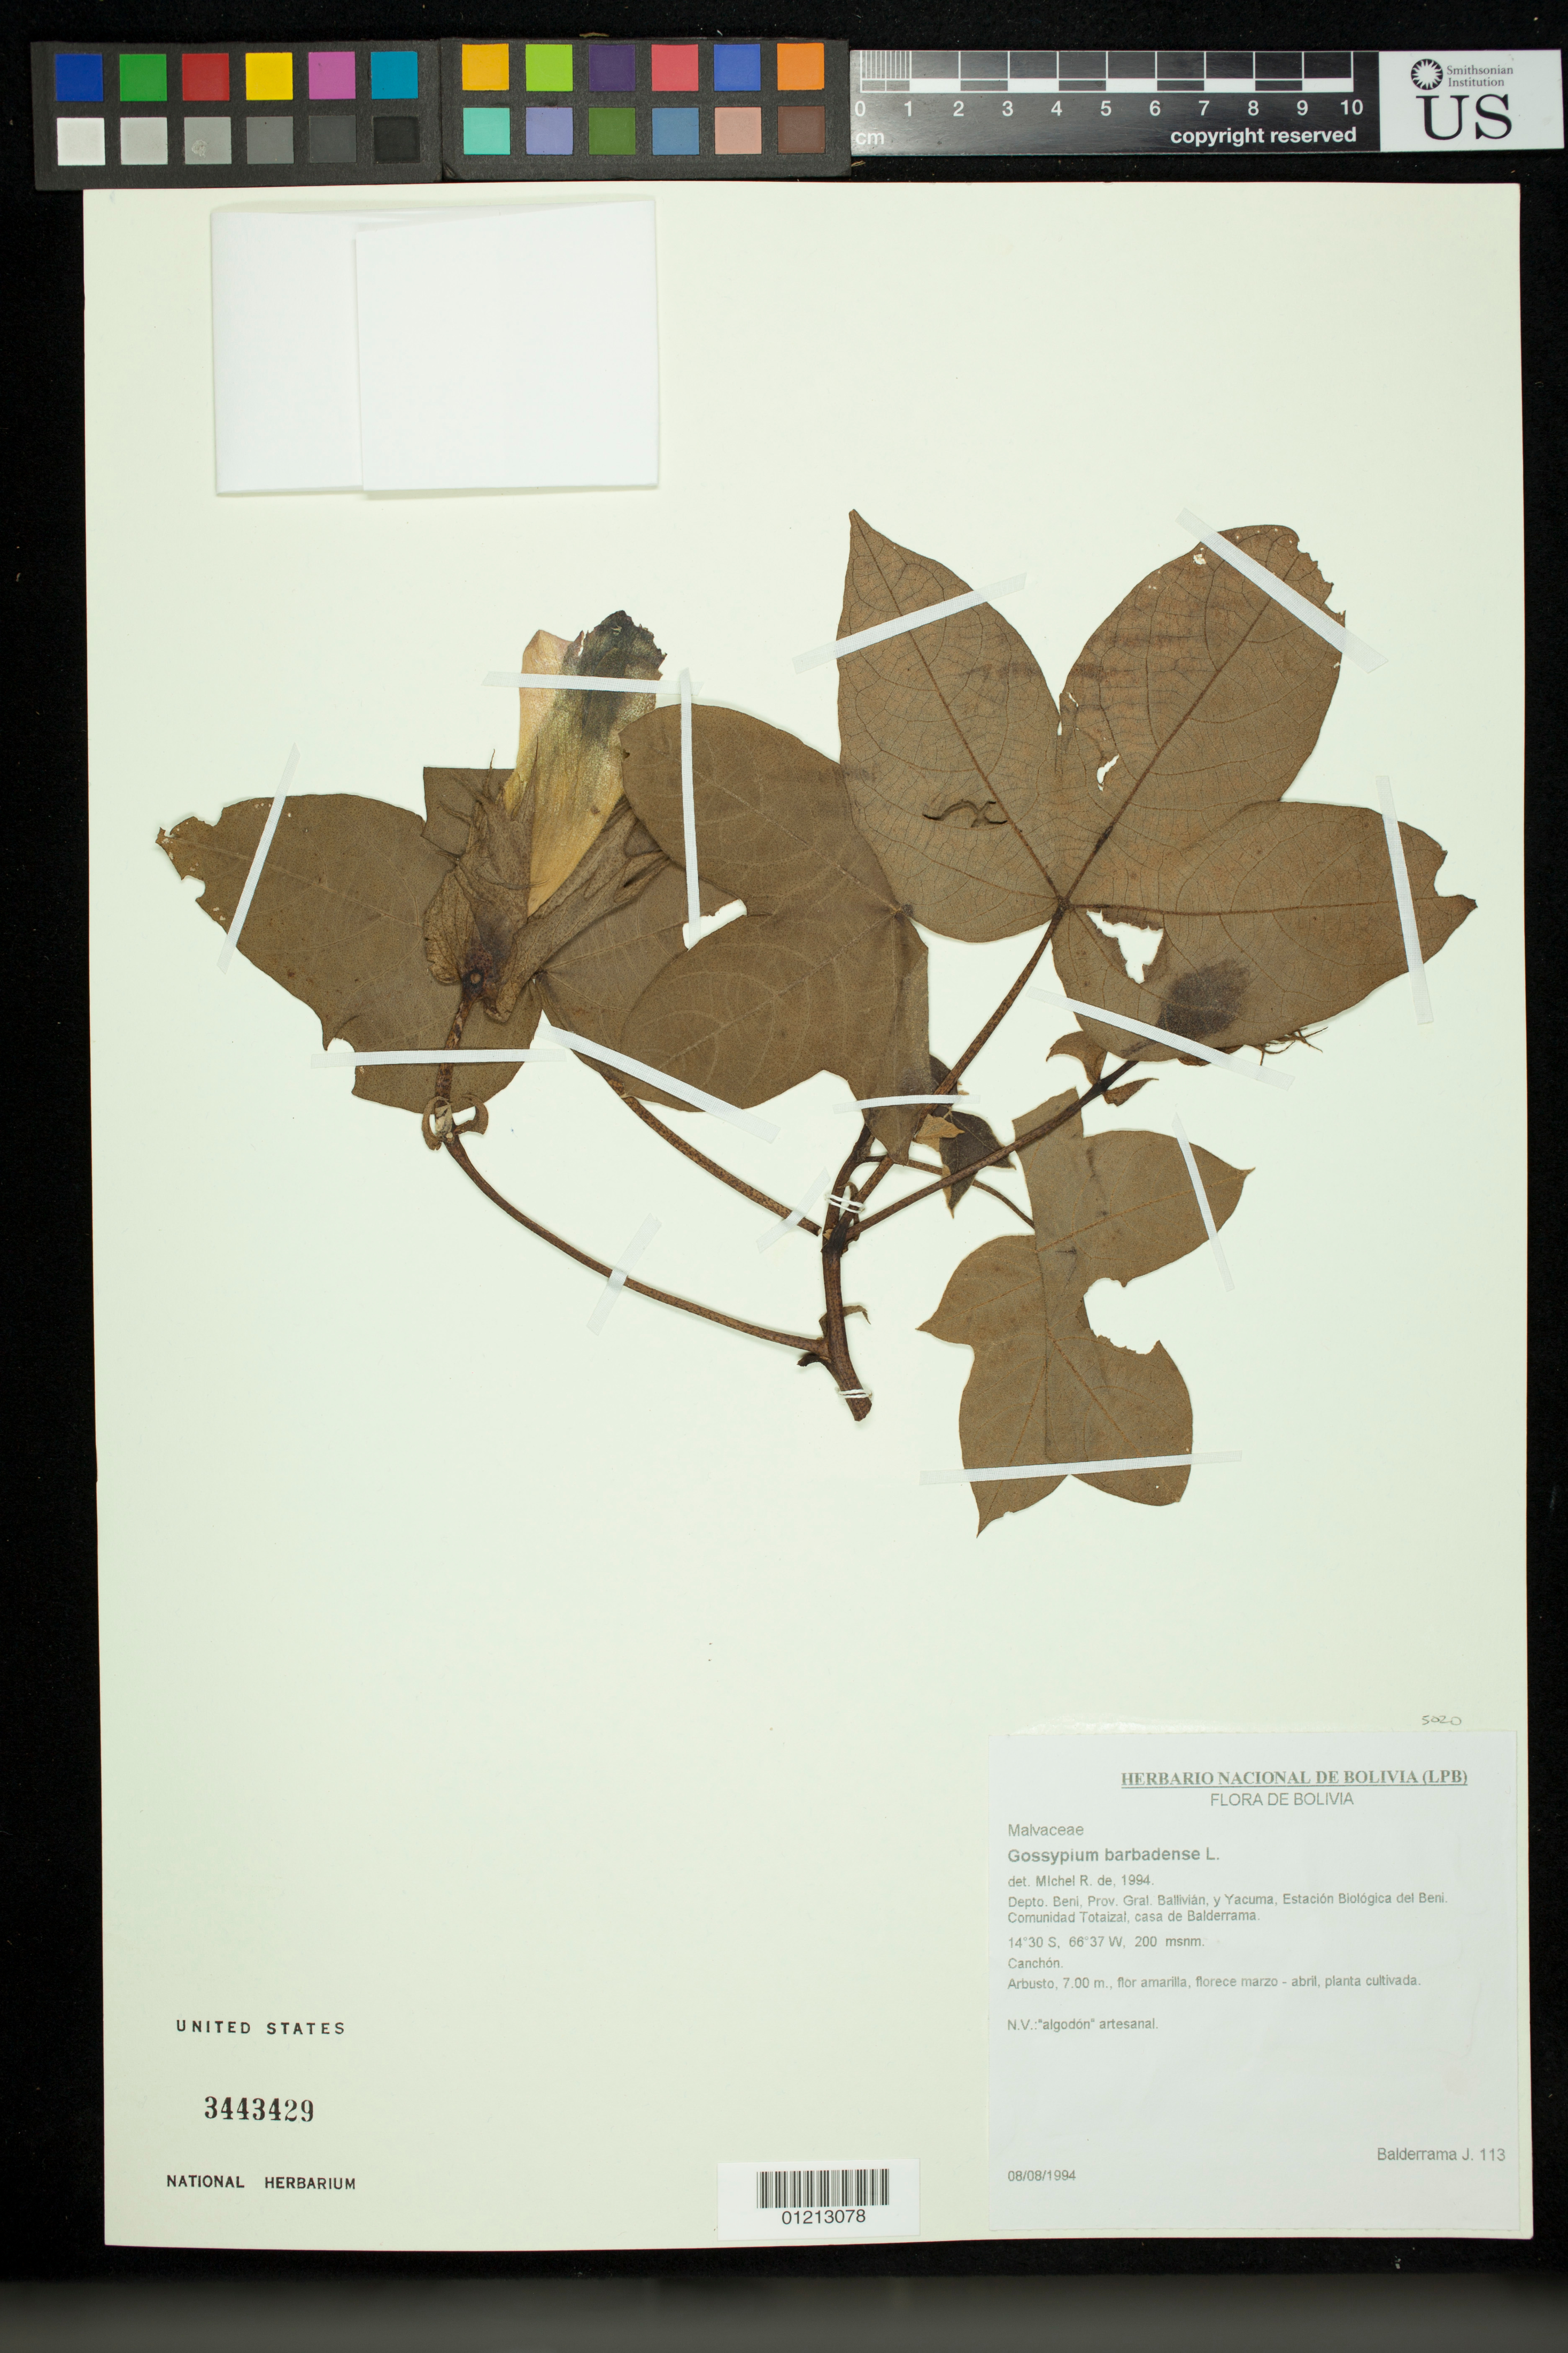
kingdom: Plantae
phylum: Tracheophyta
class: Magnoliopsida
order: Malvales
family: Malvaceae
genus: Gossypium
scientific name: Gossypium peruvianum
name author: Cav.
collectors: J. Balderrama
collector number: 113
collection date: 1994-08-08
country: Bolivia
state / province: Beni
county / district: General Jose Ballivián y Yacuma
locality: Estacion Biologica del Beni, Communidad Totaizal, casa de Balderrama.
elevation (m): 200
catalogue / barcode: US 3443429